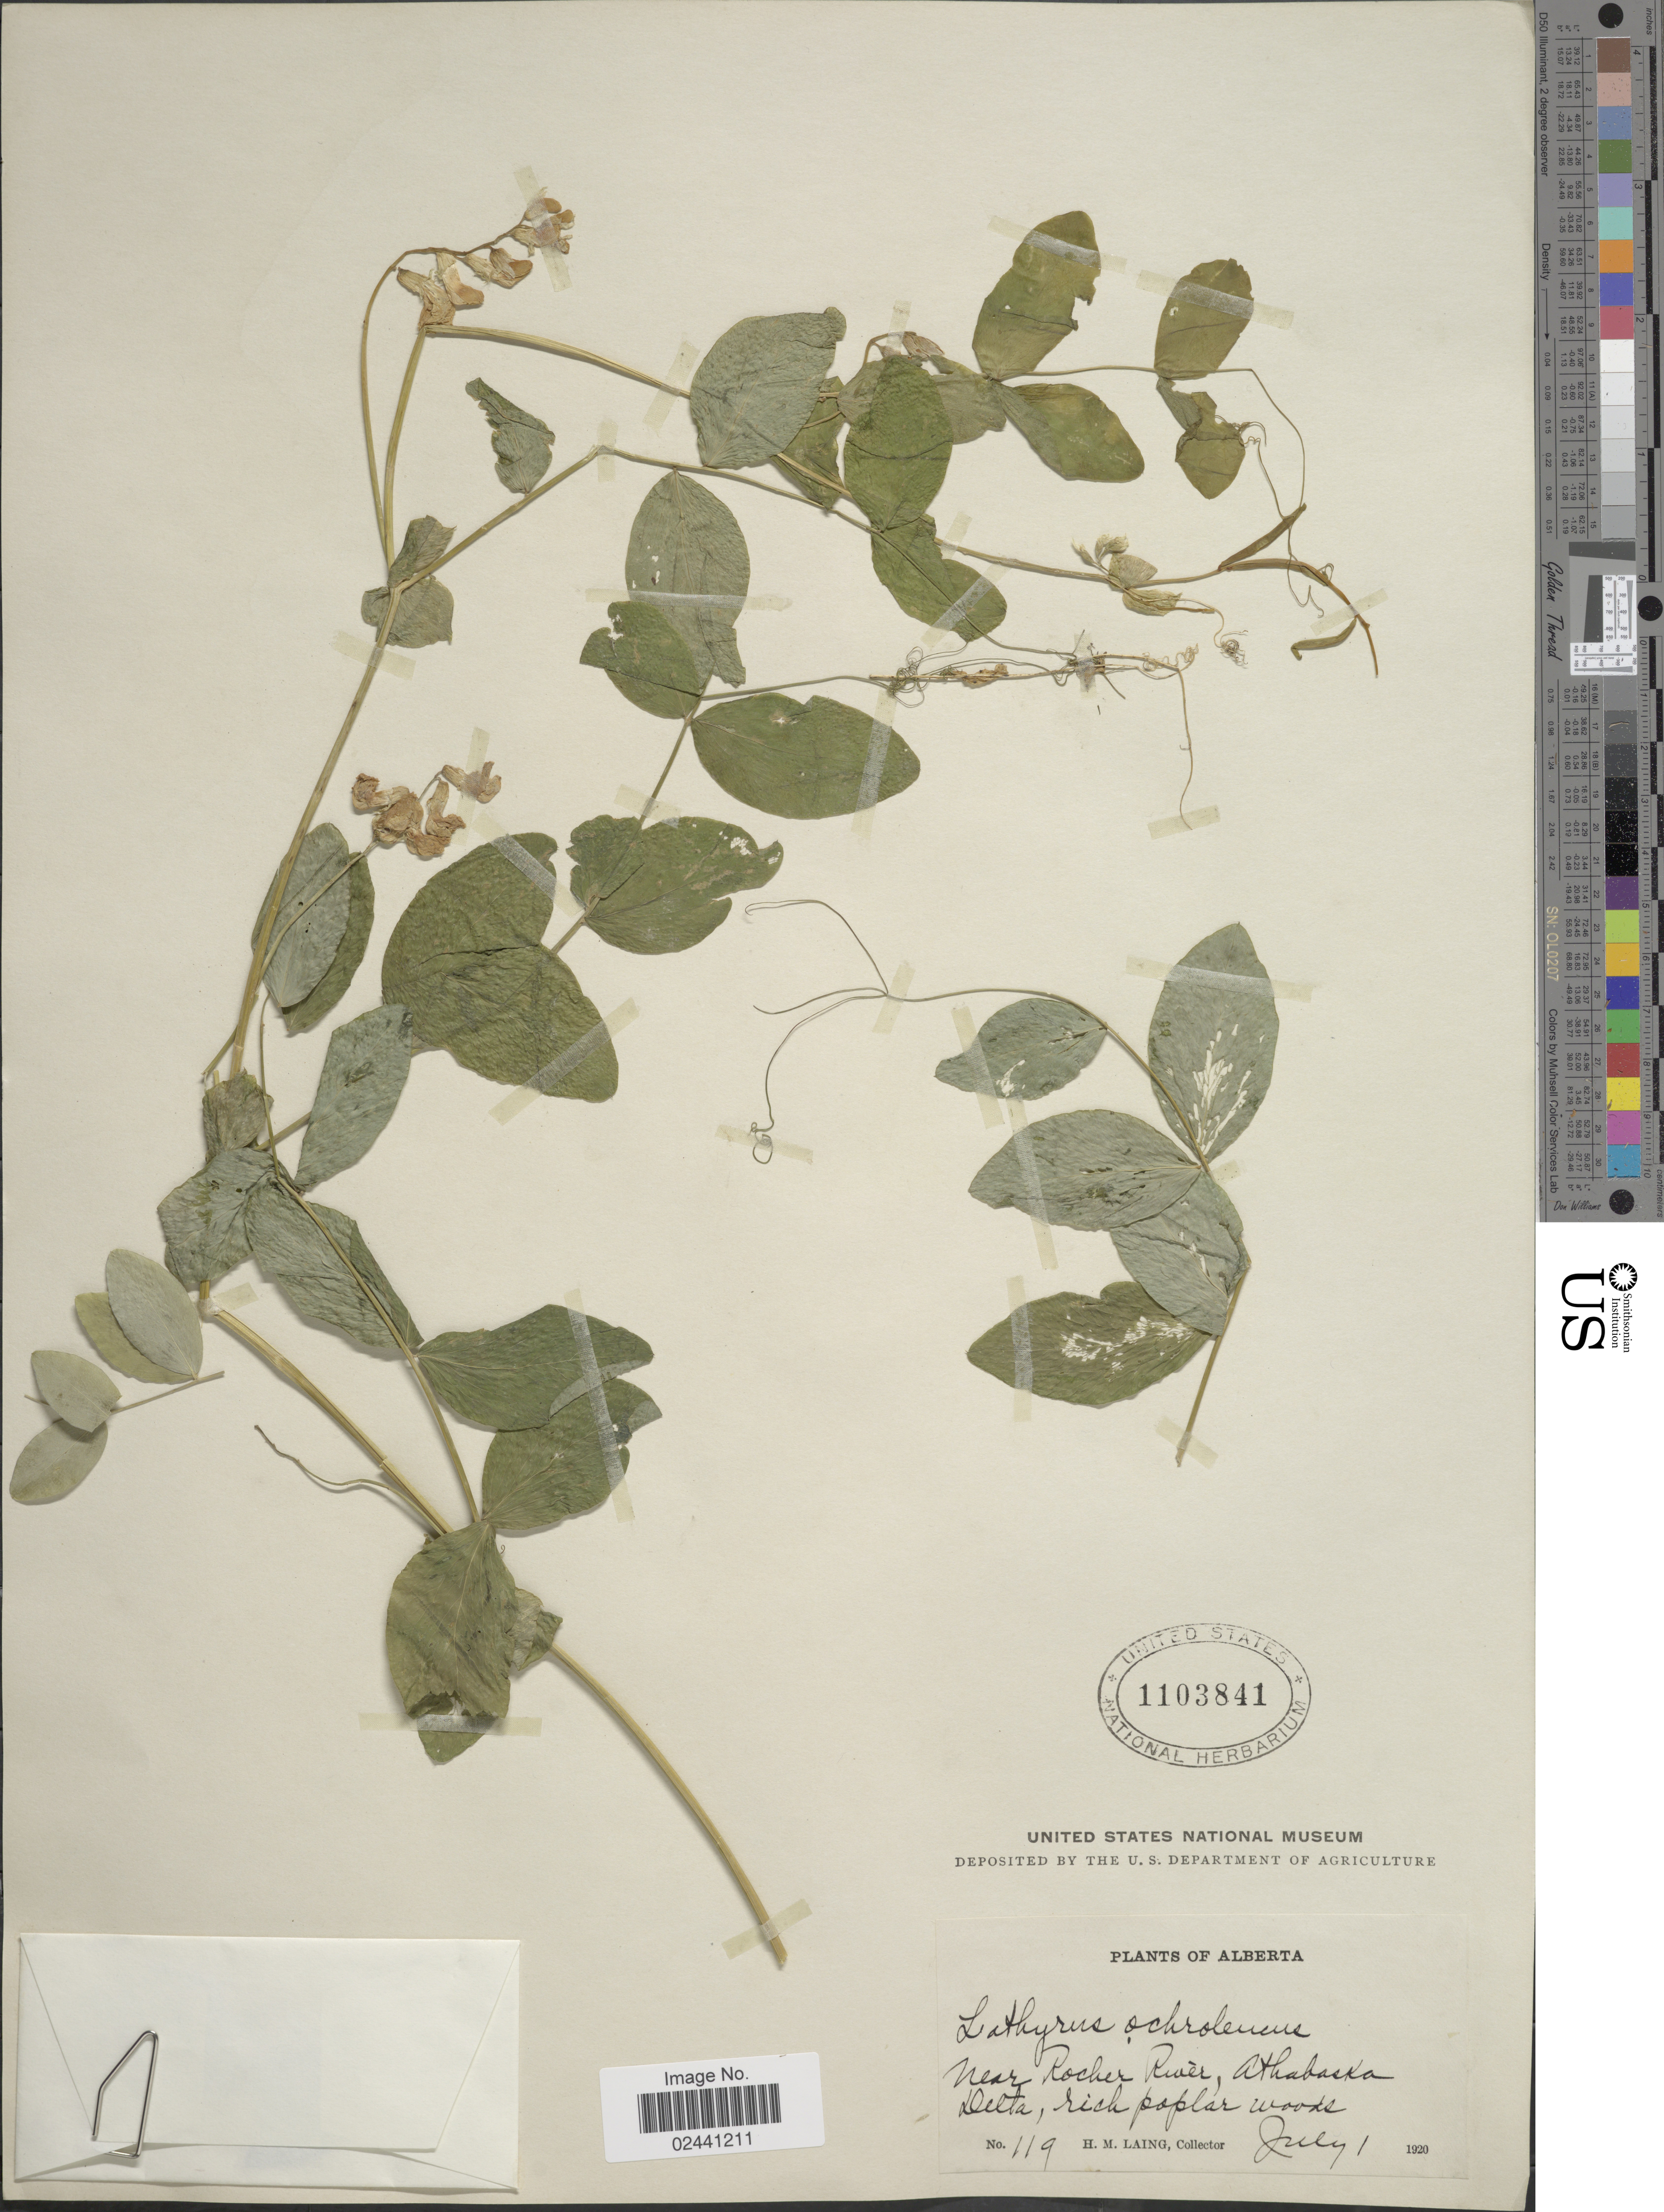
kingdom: Plantae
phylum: Tracheophyta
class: Magnoliopsida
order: Fabales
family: Fabaceae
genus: Lathyrus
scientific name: Lathyrus ochroleucus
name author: Hook.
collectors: H. Laing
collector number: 119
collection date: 1920-07-01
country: Canada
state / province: Alberta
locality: Near Rocker River, Athabaska Delta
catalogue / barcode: US 1103841